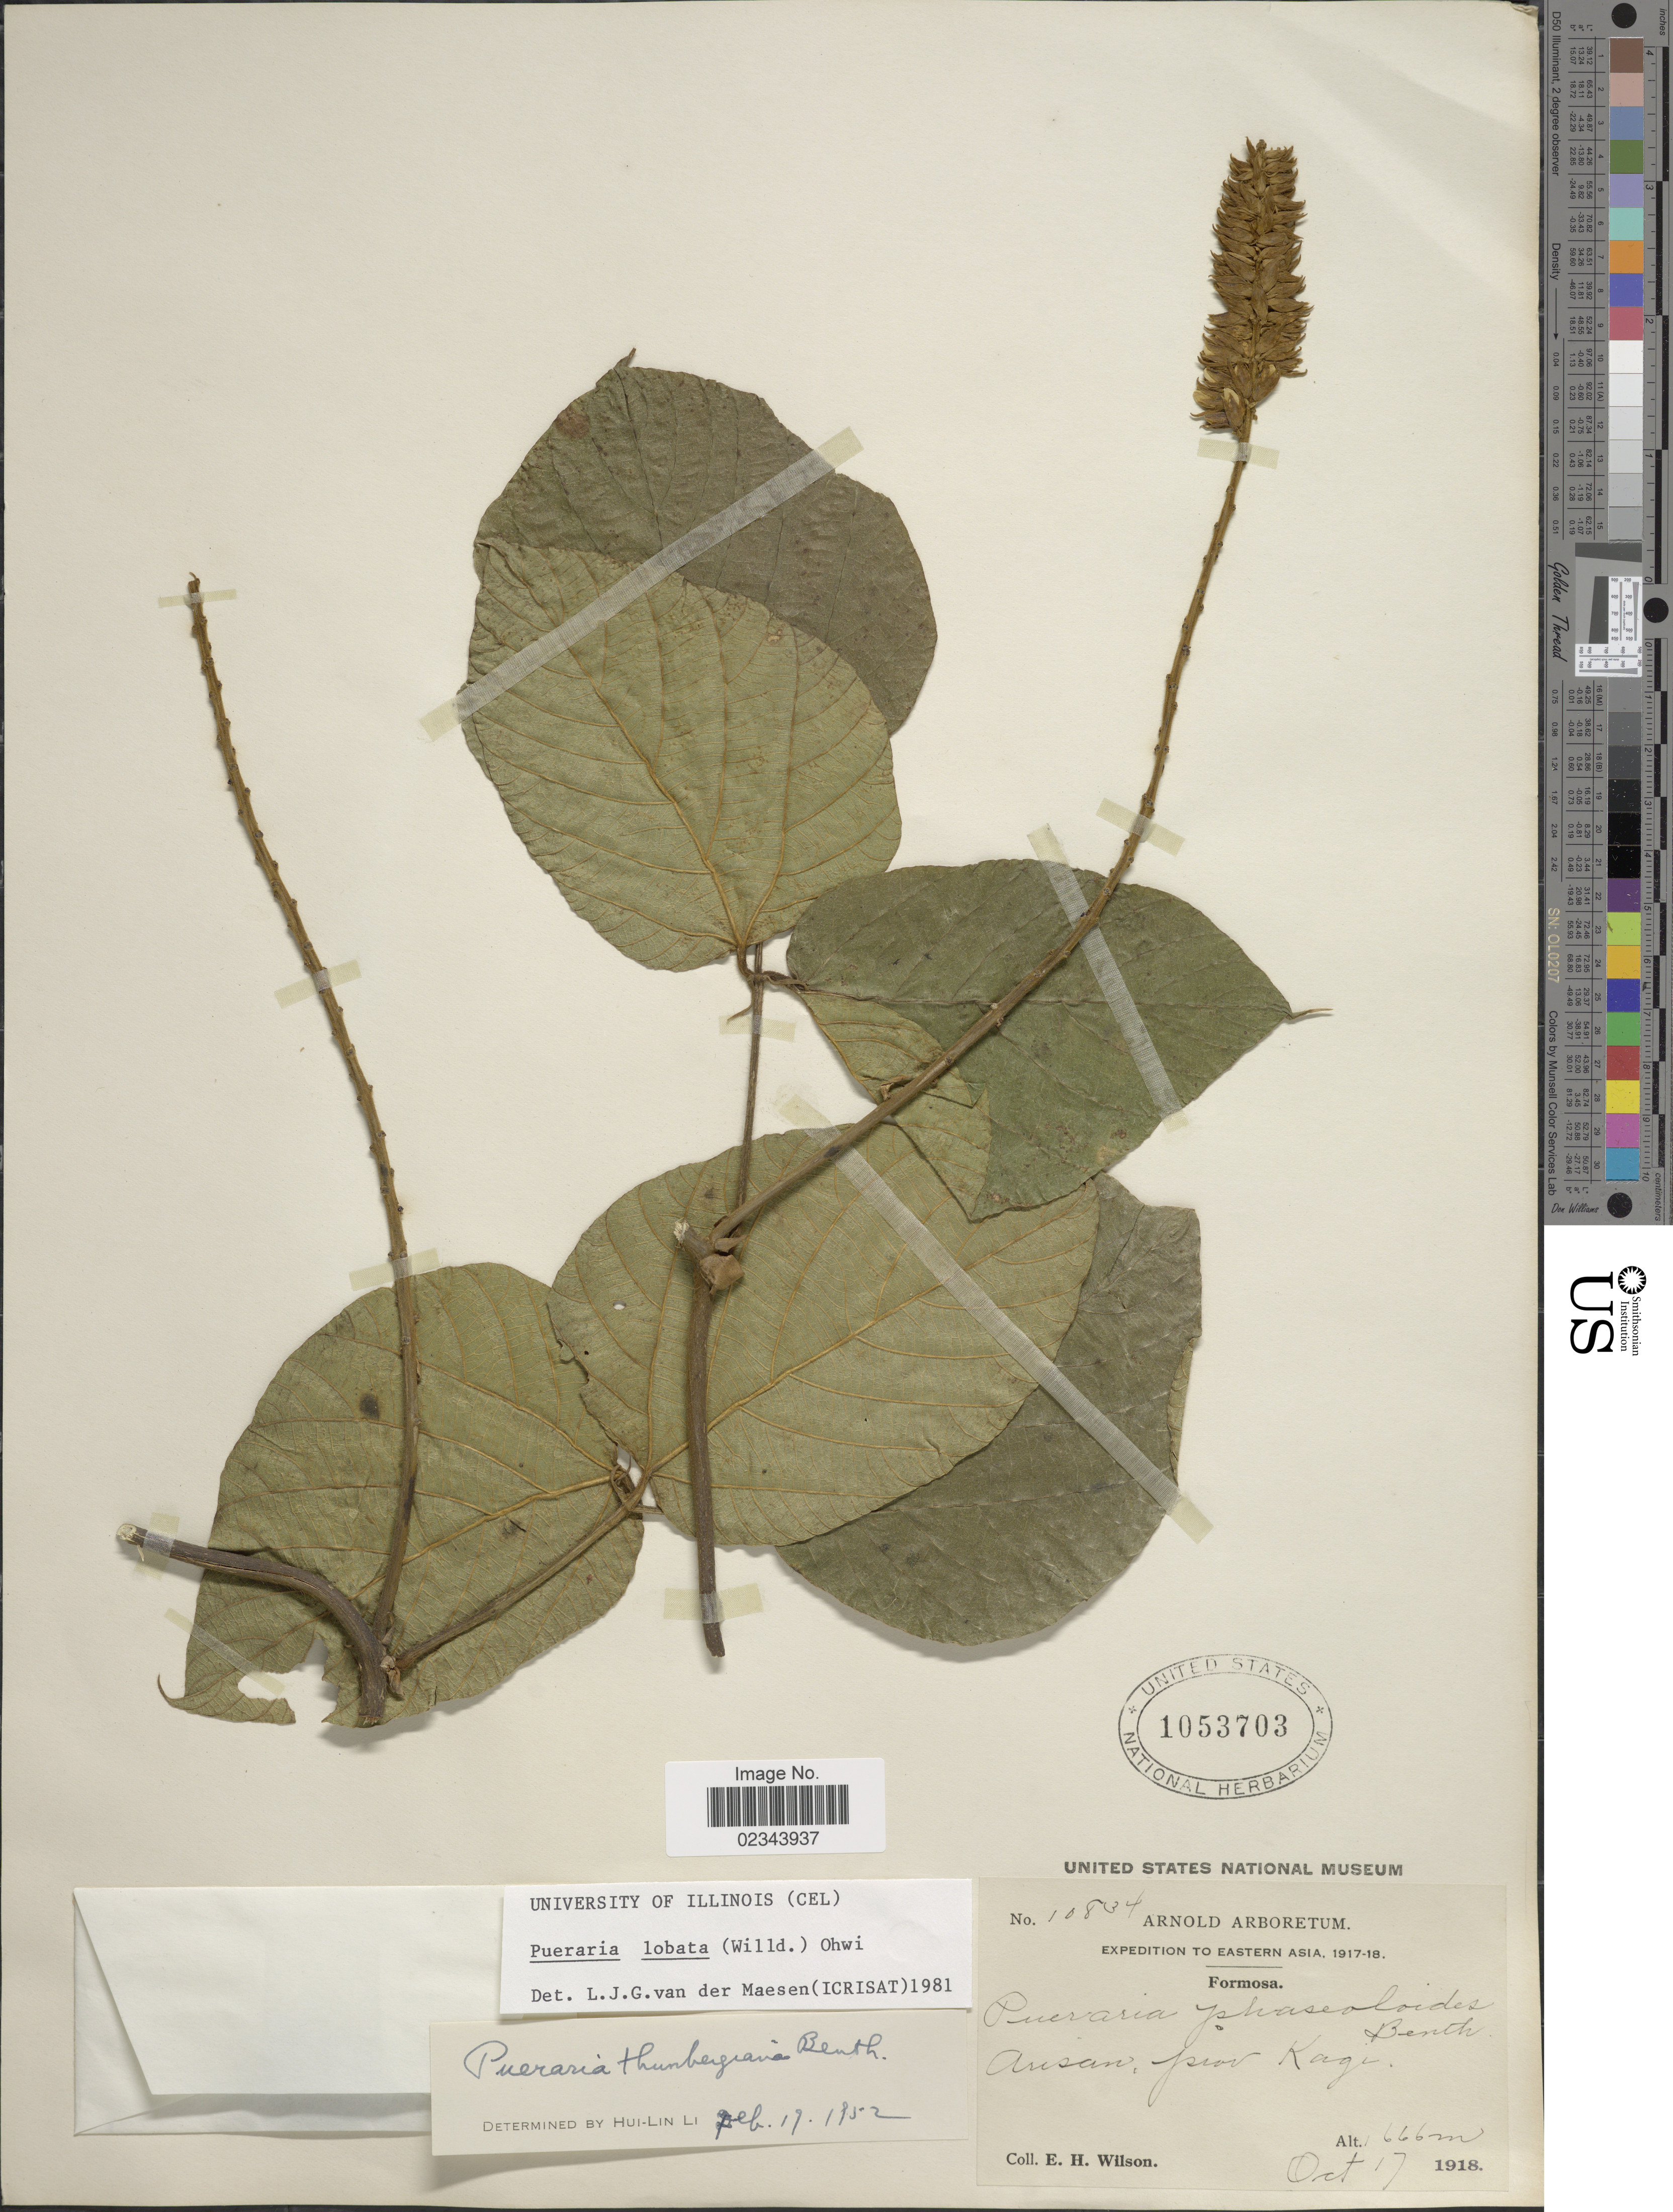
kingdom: Plantae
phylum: Tracheophyta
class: Magnoliopsida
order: Fabales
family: Fabaceae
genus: Pueraria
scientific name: Pueraria lobata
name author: (Willd.) Ohwi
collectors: E. Wilson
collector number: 10834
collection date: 1918-10-17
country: Taiwan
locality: Formosa, Arisan prov. Kagi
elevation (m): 1666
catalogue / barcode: US 1053703